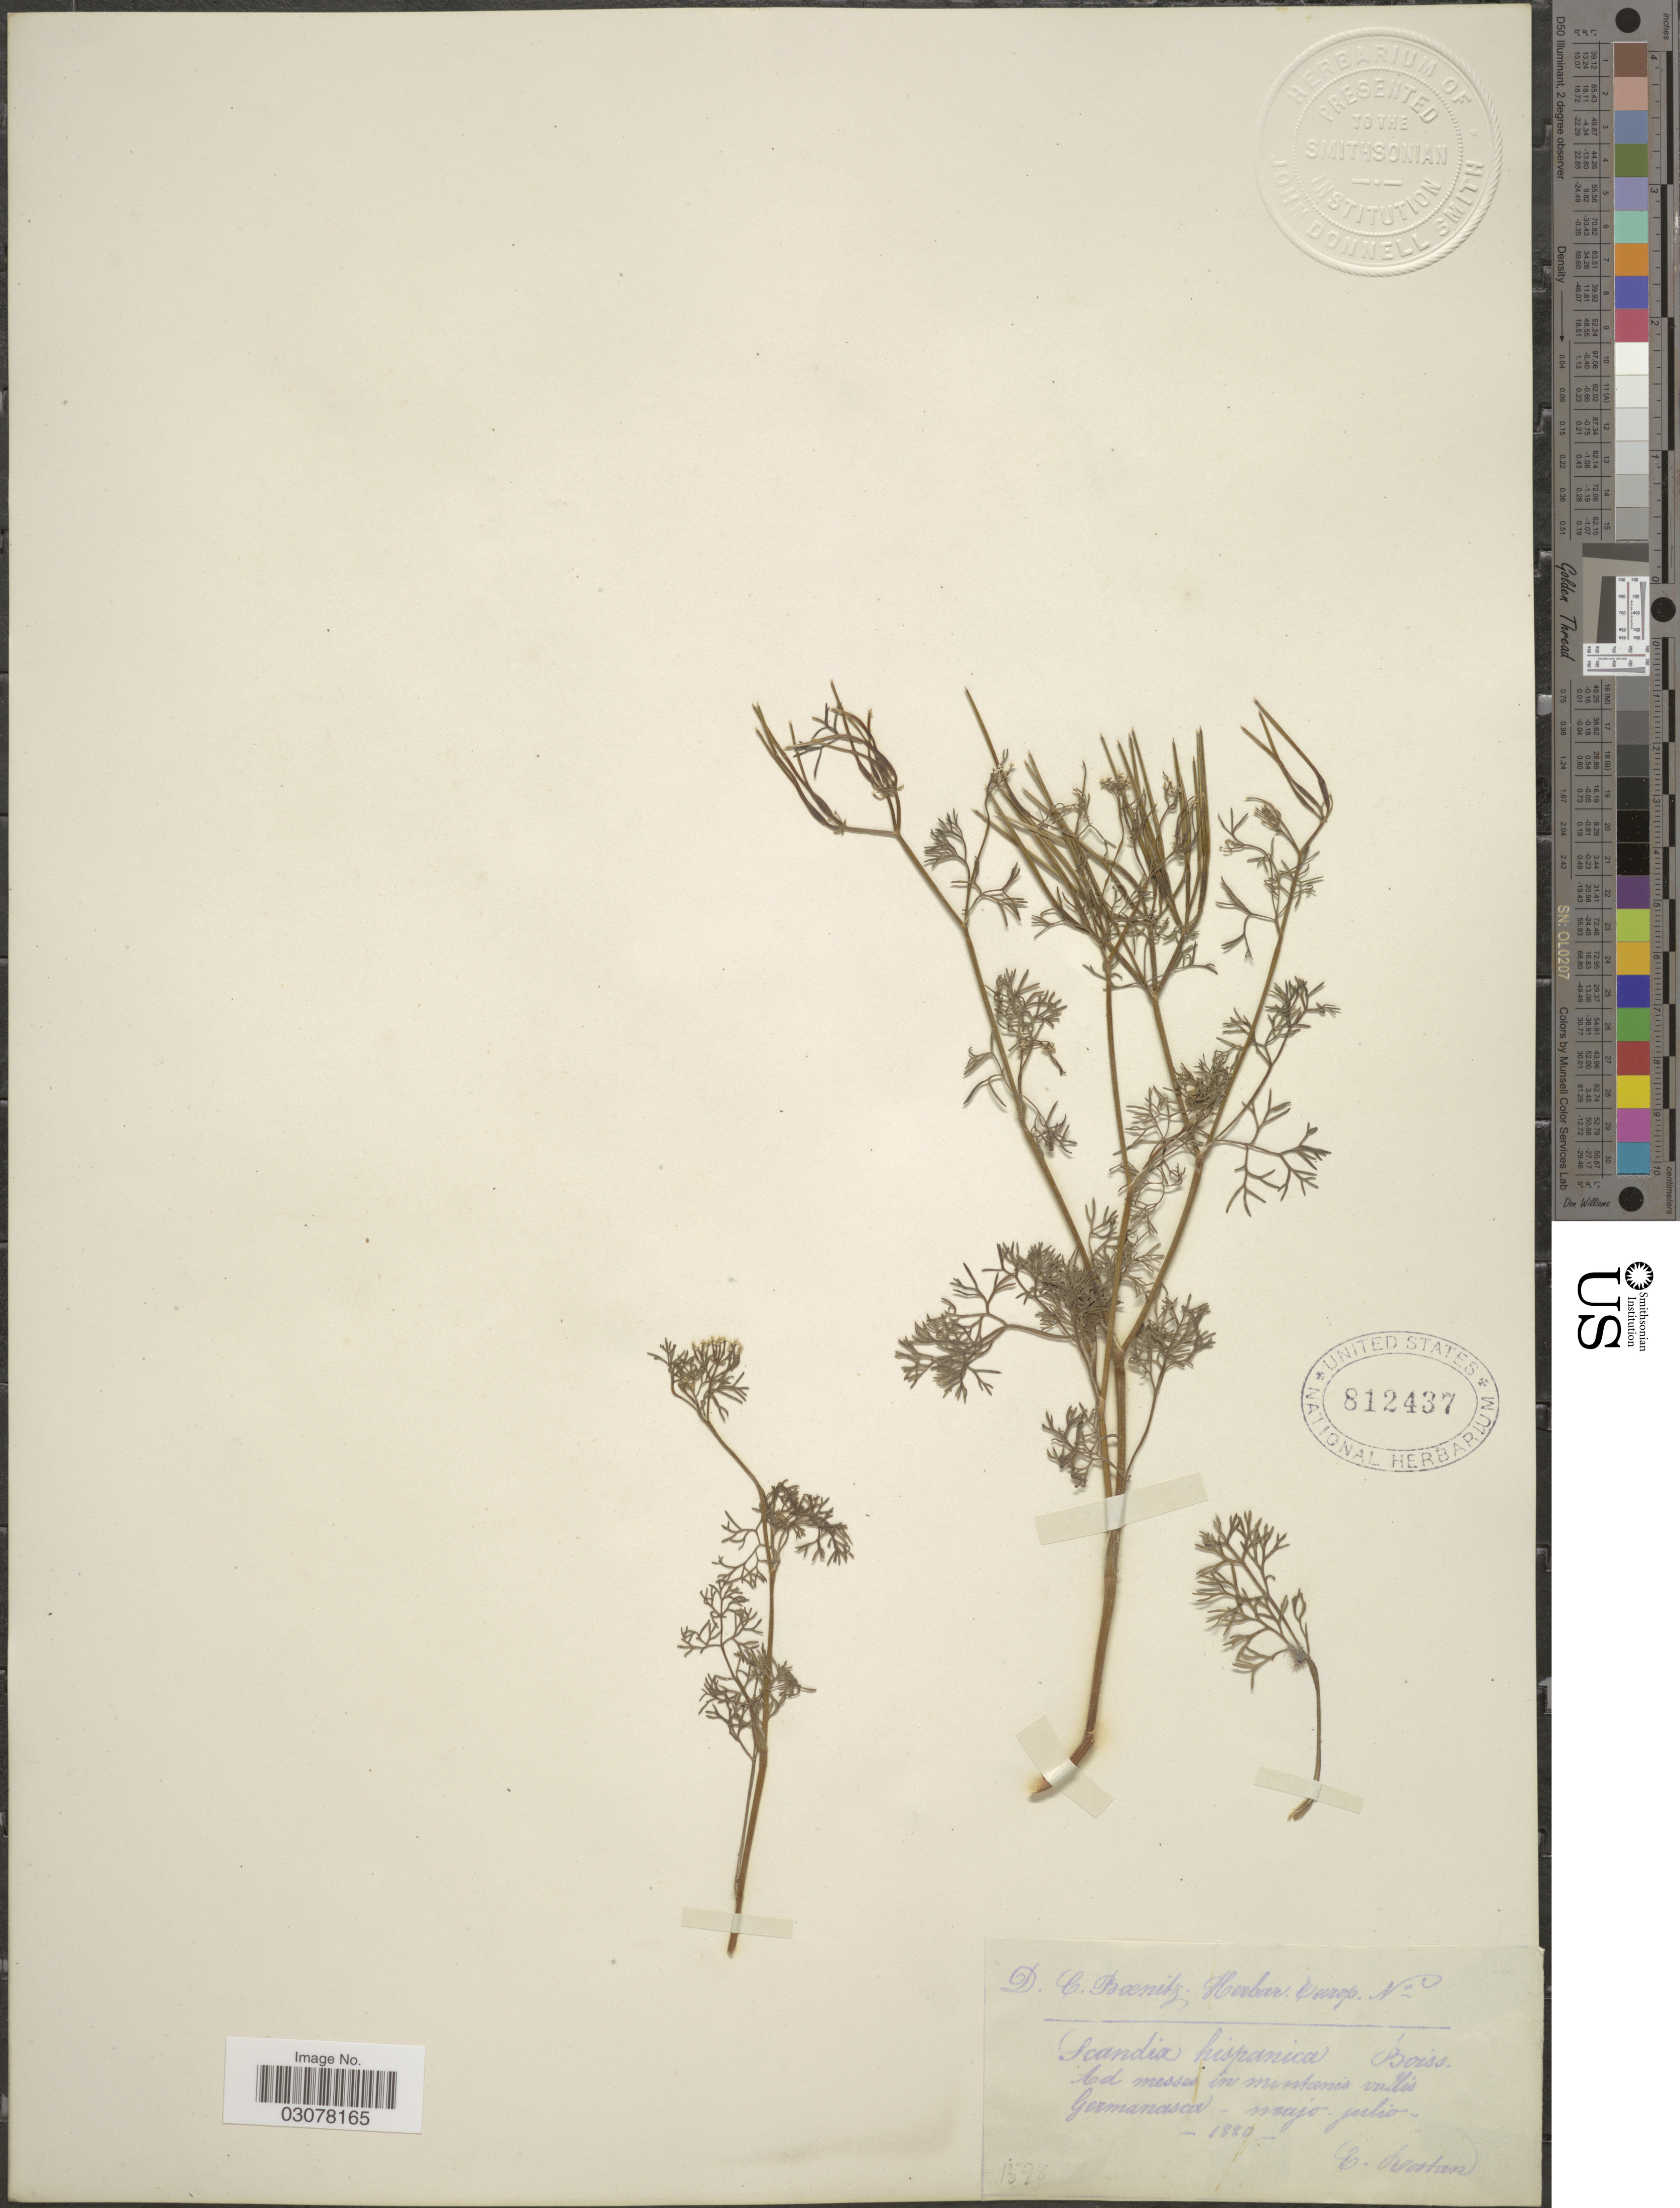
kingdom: Plantae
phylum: Tracheophyta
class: Magnoliopsida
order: Apiales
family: Apiaceae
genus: Scandix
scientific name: Scandix hispanica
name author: Boiss.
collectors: E. Rostan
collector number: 1598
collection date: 1880-05/1880-07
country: Italy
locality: In montanis vallis Germanasca.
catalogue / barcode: US 812437